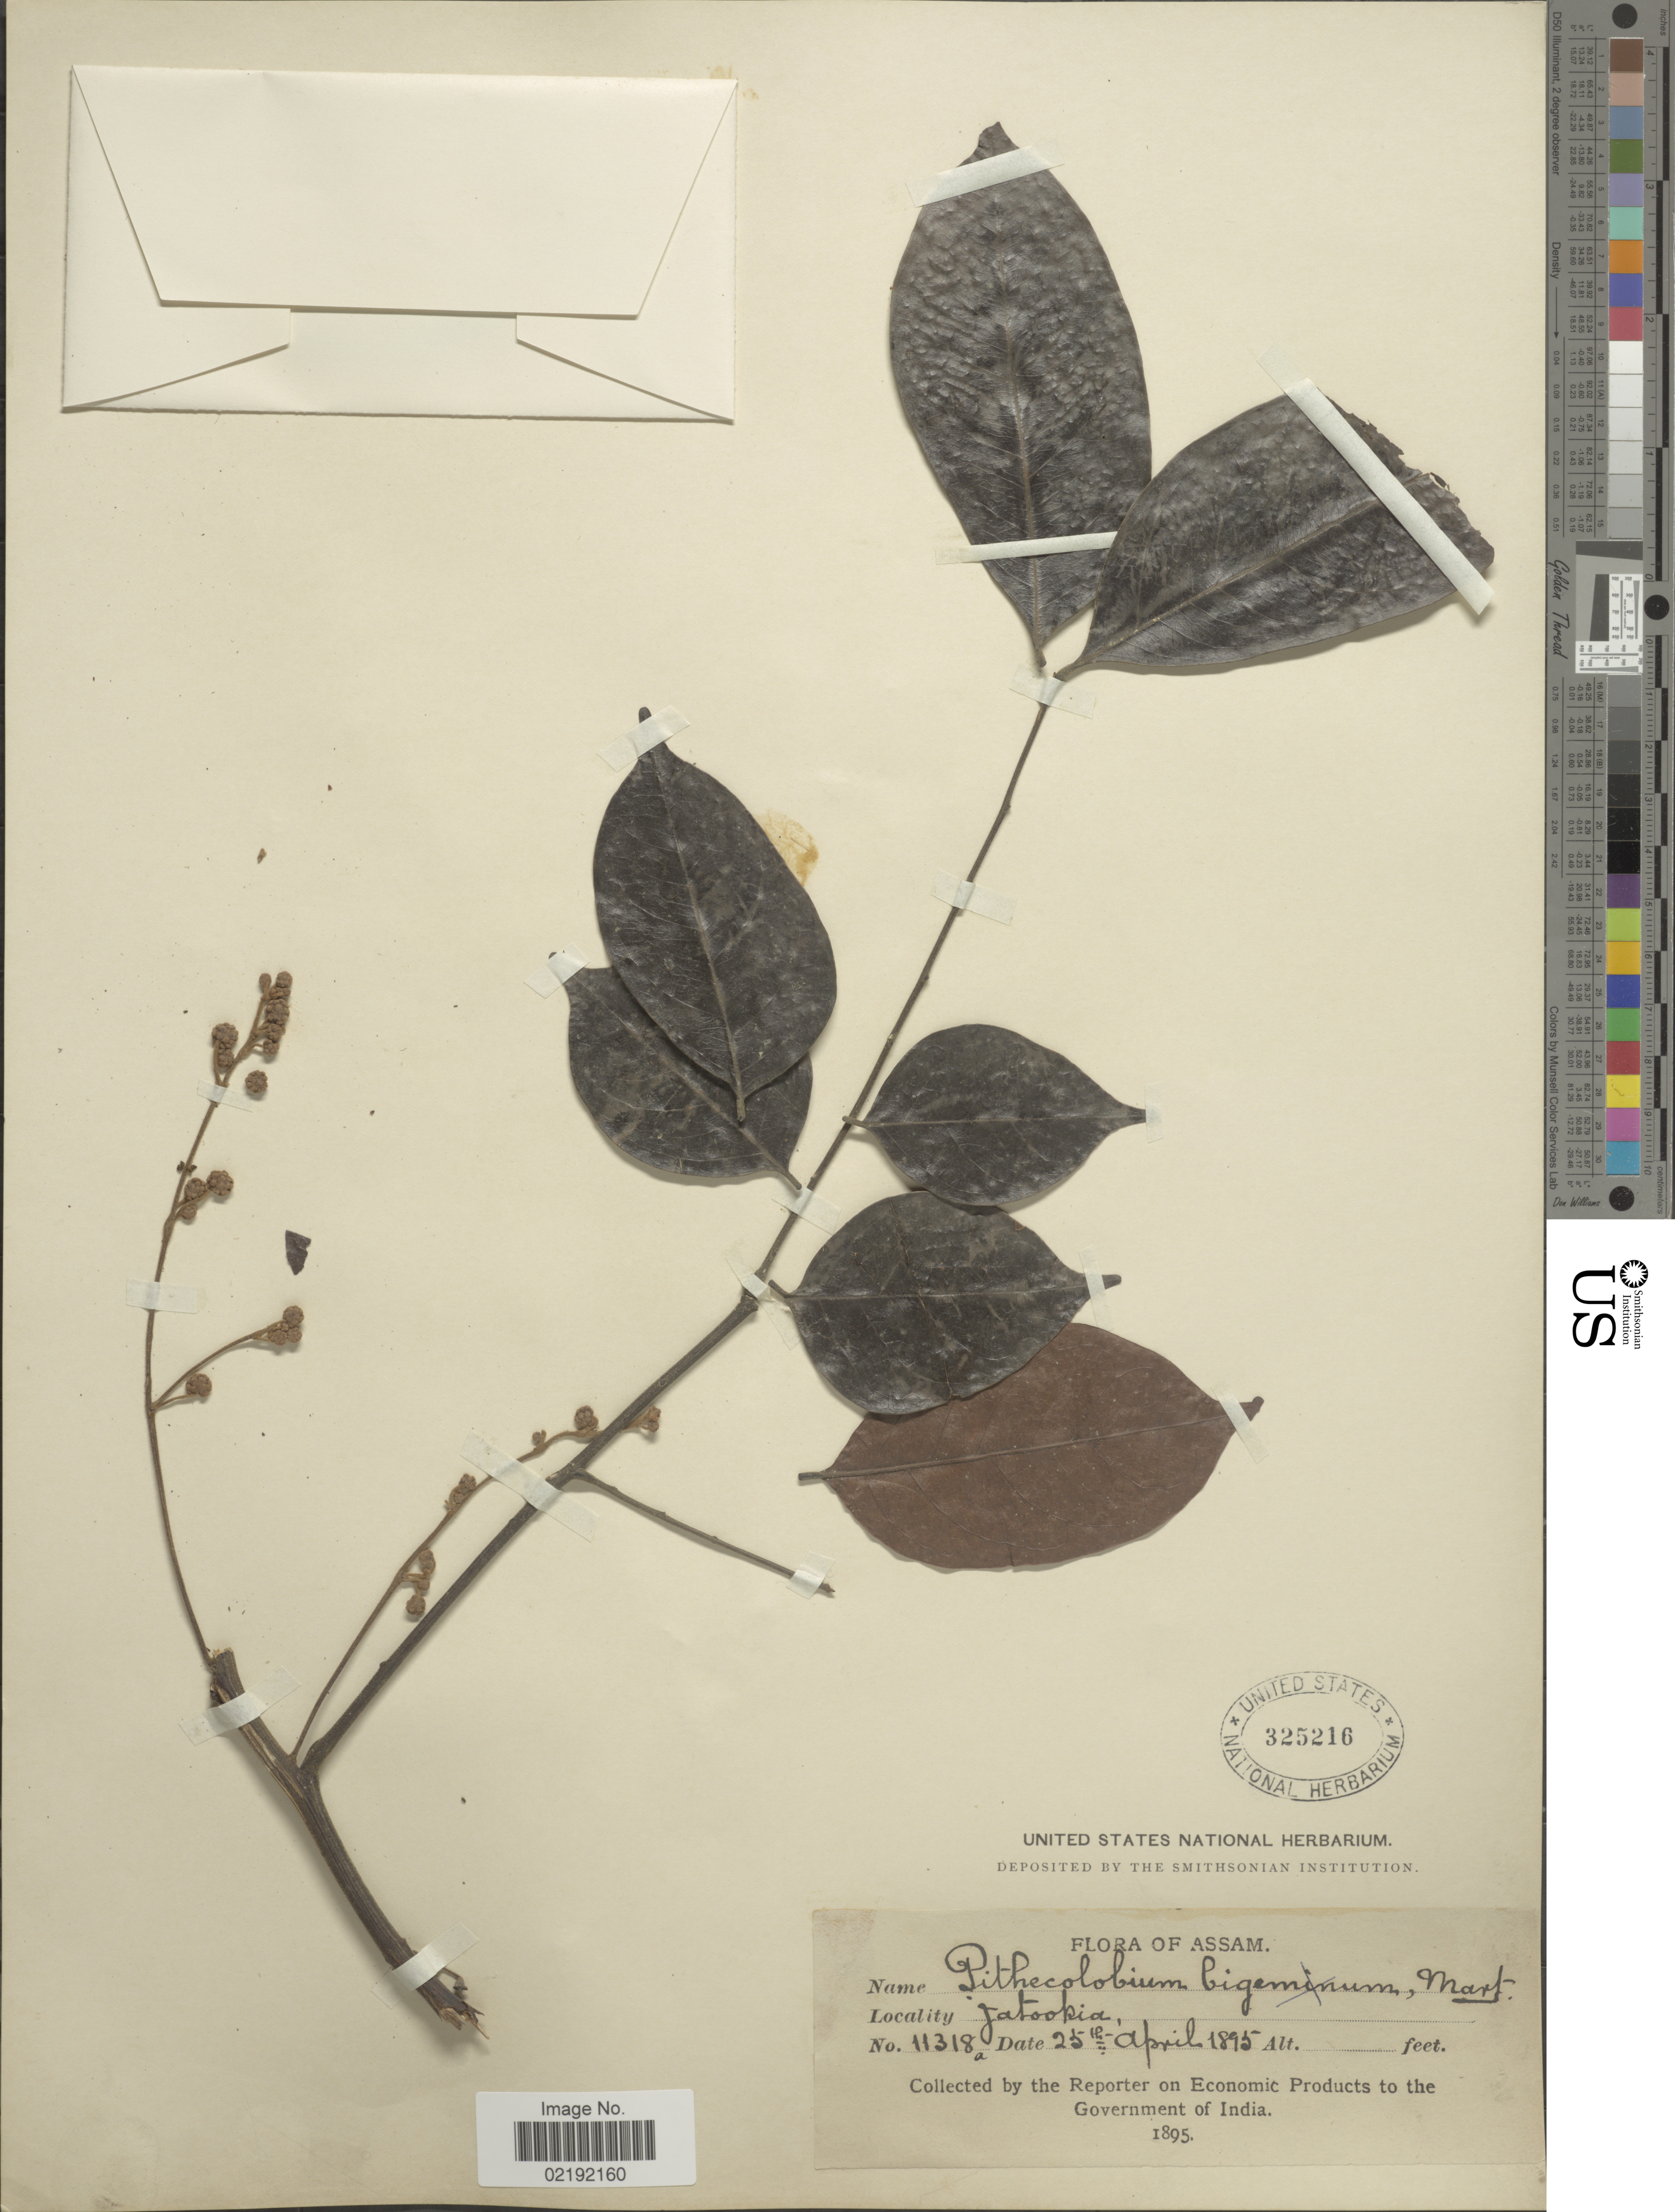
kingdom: Plantae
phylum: Tracheophyta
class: Magnoliopsida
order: Fabales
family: Fabaceae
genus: Pithecellobium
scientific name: Pithecellobium sp.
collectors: Reporter on Economic Products to the Government of India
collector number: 11318a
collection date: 1895-04-25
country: India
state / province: Assam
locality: Jatookia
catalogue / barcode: US 325216